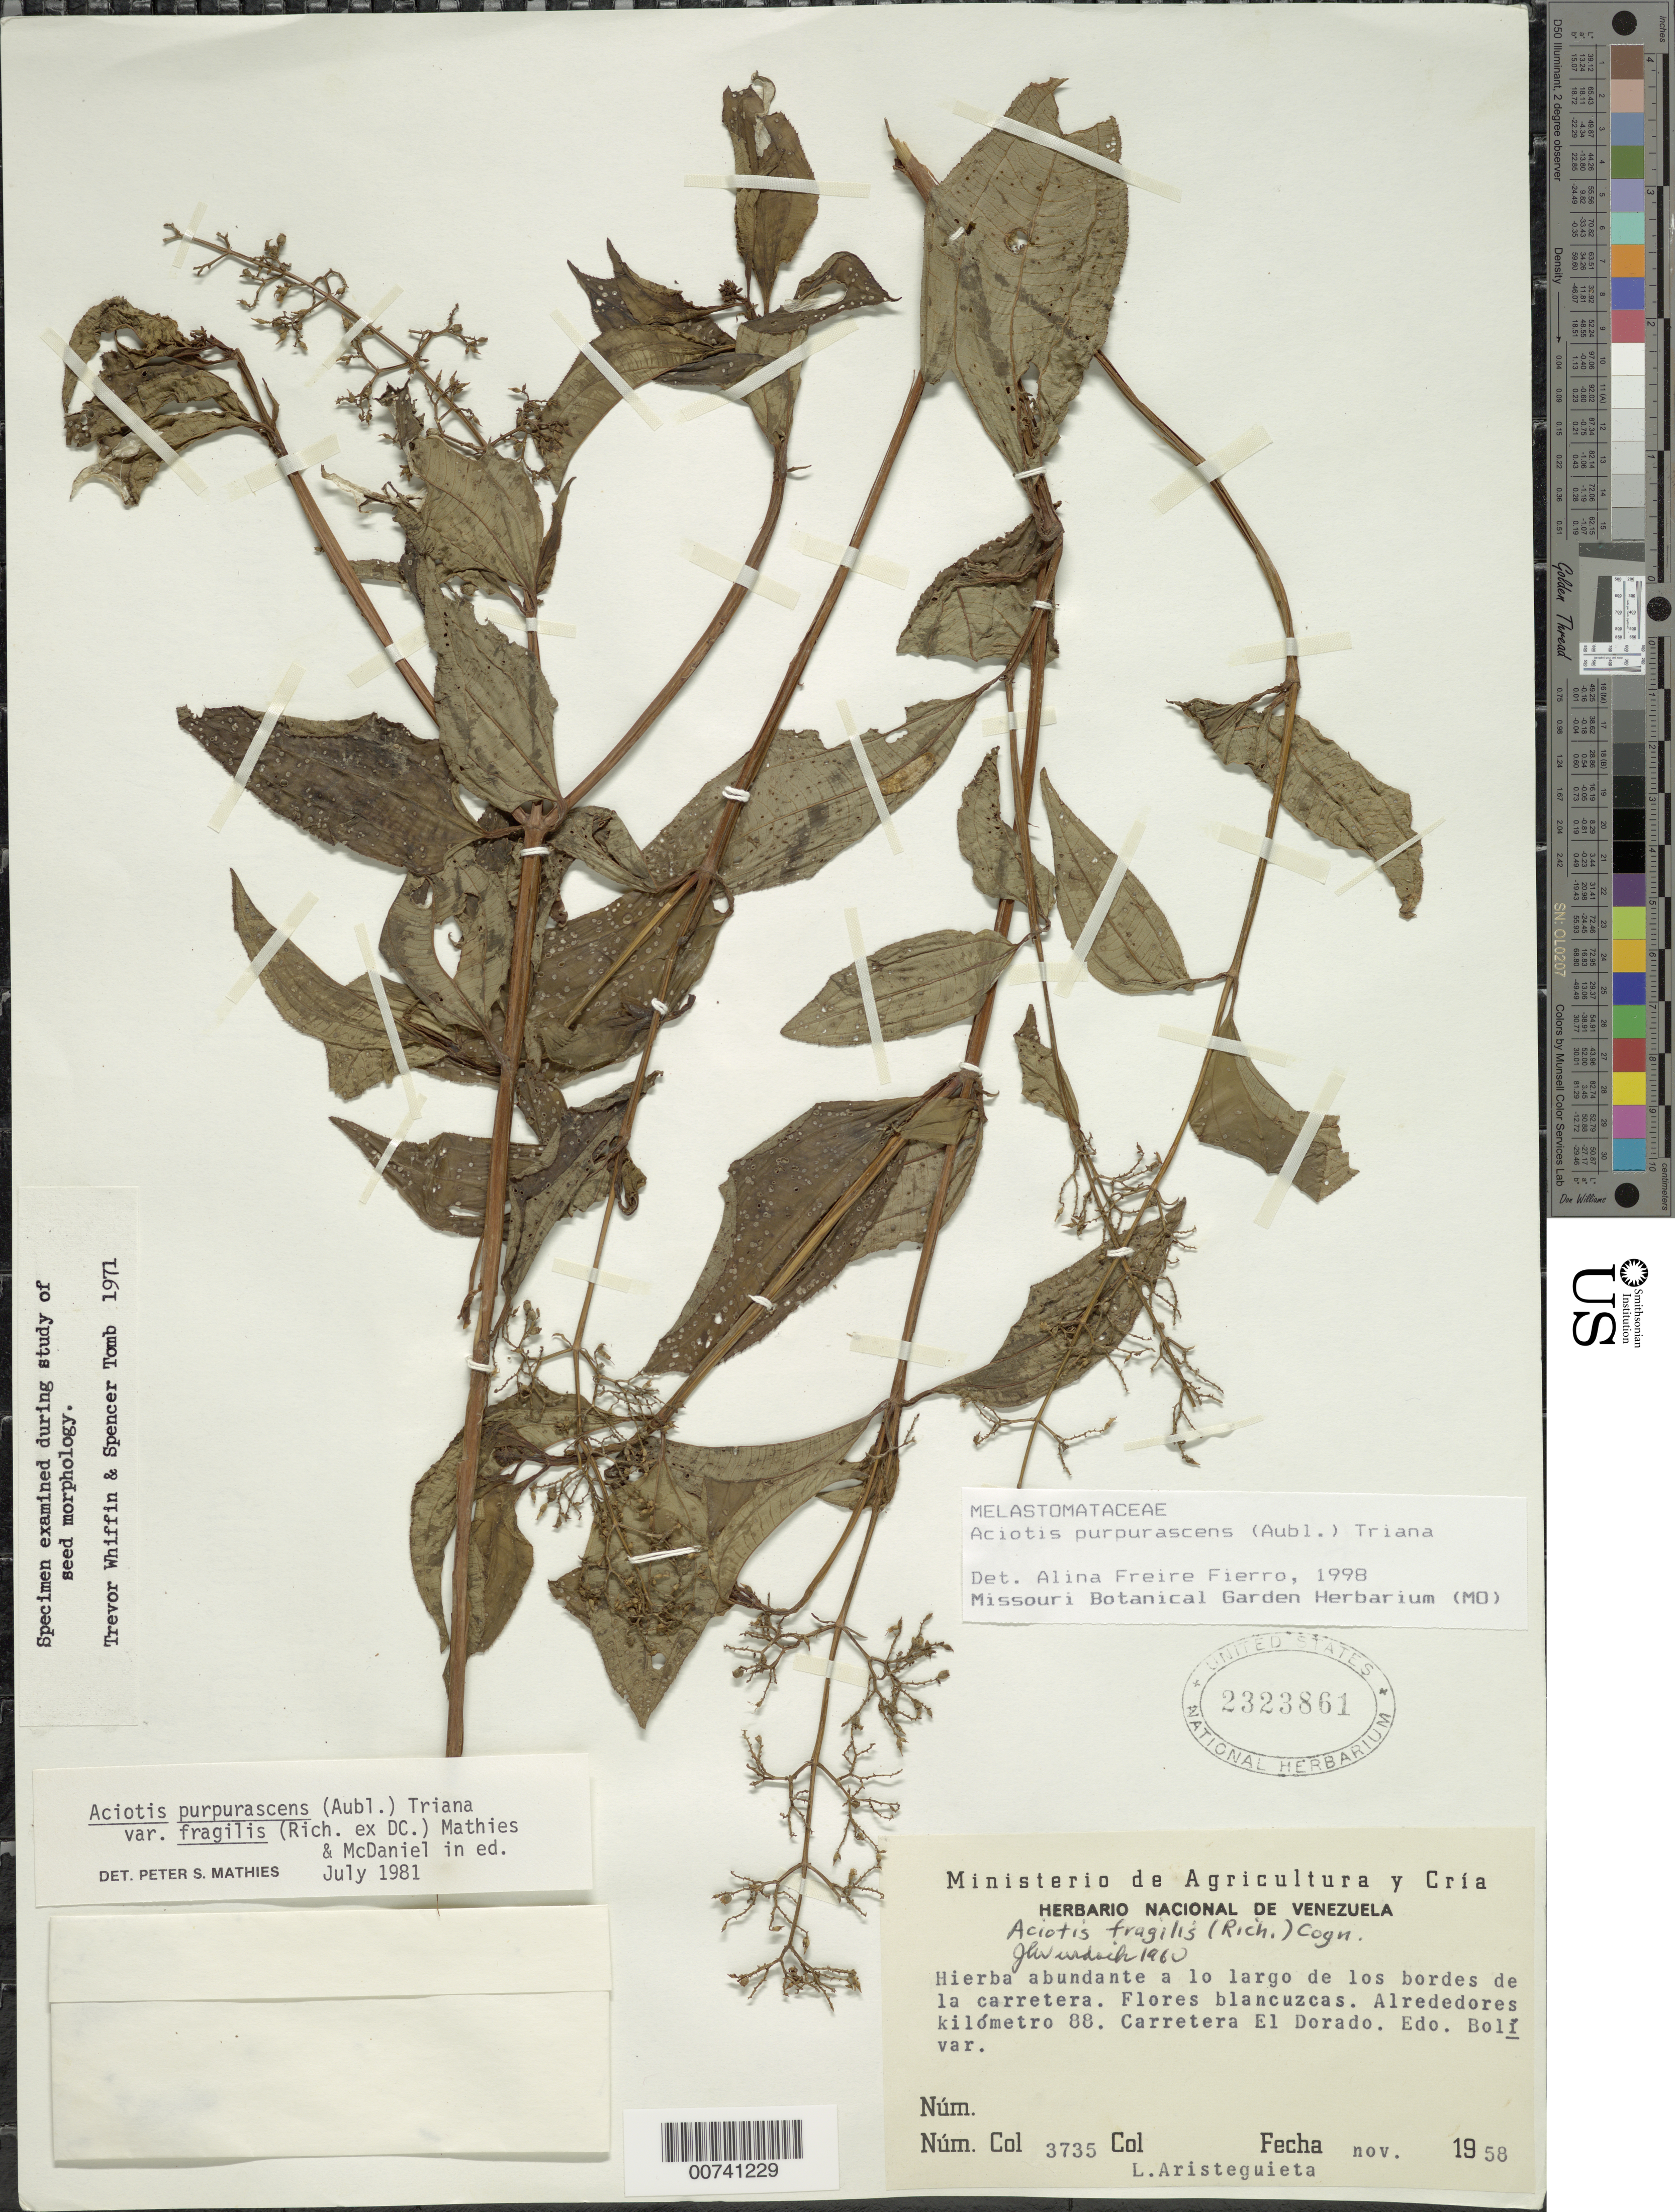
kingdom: Plantae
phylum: Tracheophyta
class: Magnoliopsida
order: Myrtales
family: Melastomataceae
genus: Aciotis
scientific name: Aciotis purpurascens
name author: (Aubl.) Triana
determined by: Freire-Fierro, A.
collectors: L. Aristeguieta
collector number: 3735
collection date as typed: Nov-58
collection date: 1958-11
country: Venezuela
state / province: Bolívar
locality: Carretera El Dorado, km 88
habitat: Roadside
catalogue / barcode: US 2323861